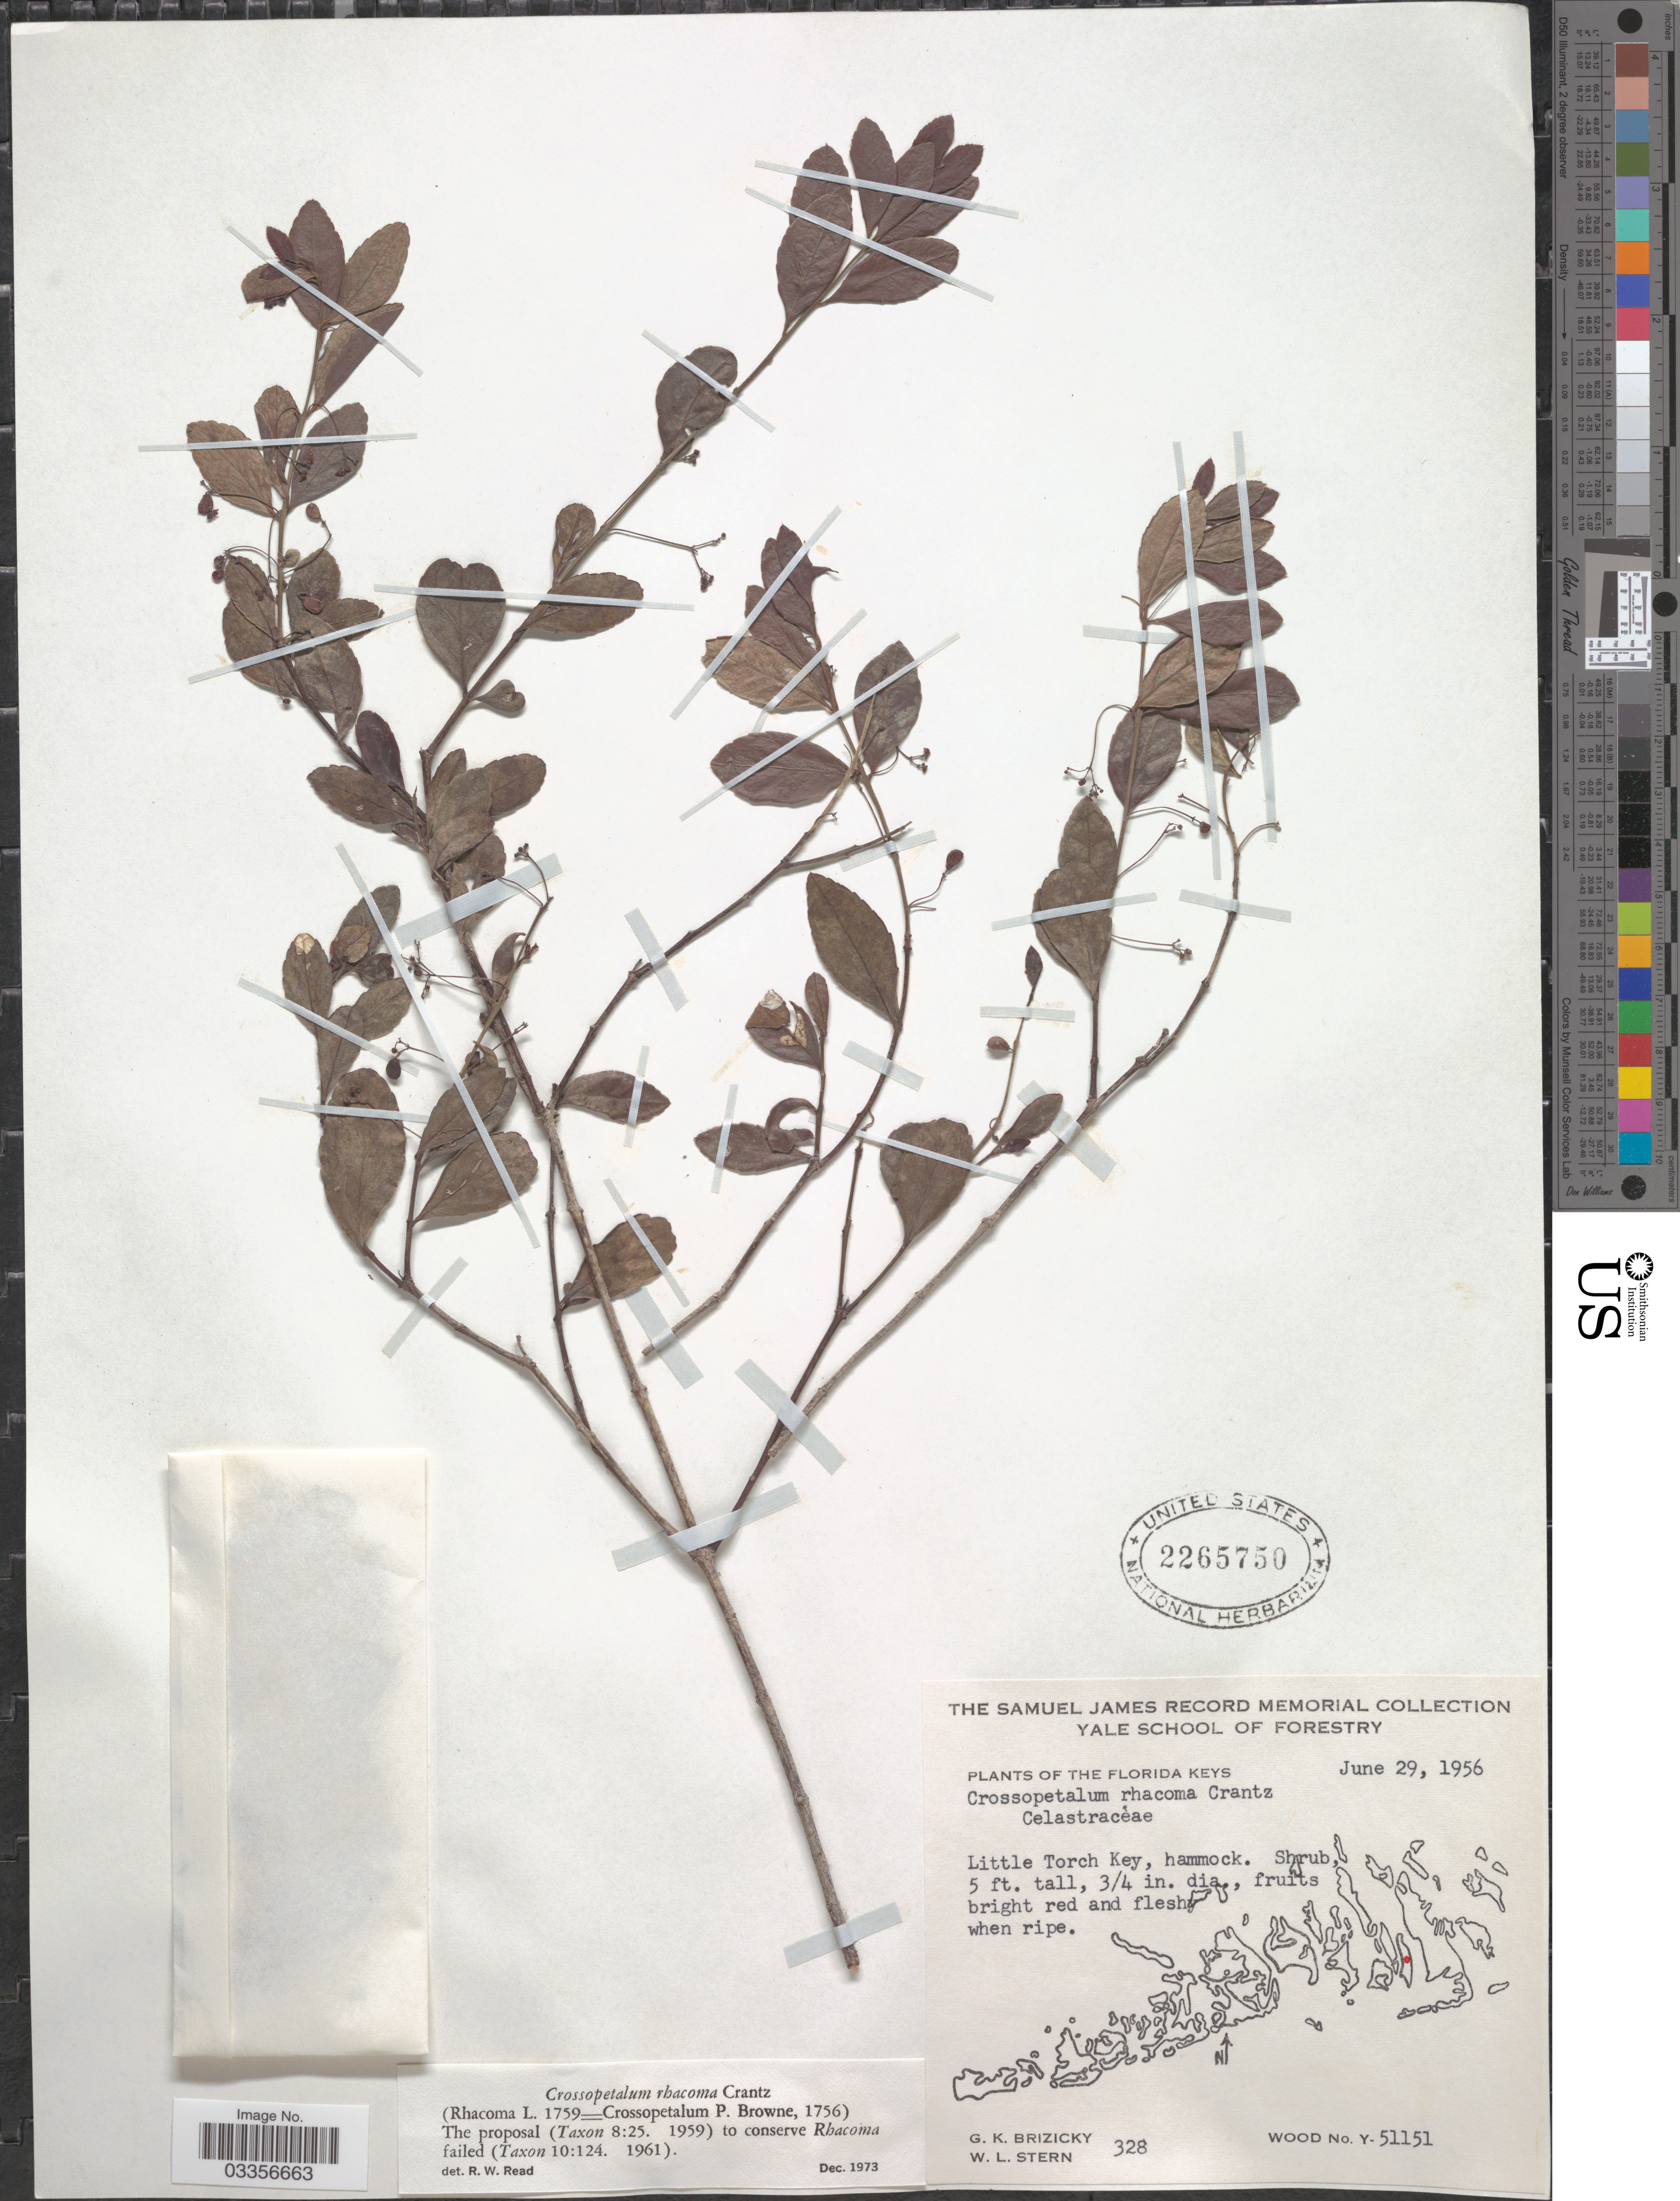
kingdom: Plantae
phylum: Tracheophyta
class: Magnoliopsida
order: Celastrales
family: Celastraceae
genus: Crossopetalum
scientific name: Crossopetalum rhacoma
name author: Crantz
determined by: Read, Robert W., (US), NMNH (UNITED STATES)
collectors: G. K. Brizicky & W. L. Stern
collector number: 328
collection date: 1956-06-29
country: United States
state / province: Florida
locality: Florida Keys, Little Torch Key.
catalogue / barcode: US 2265750